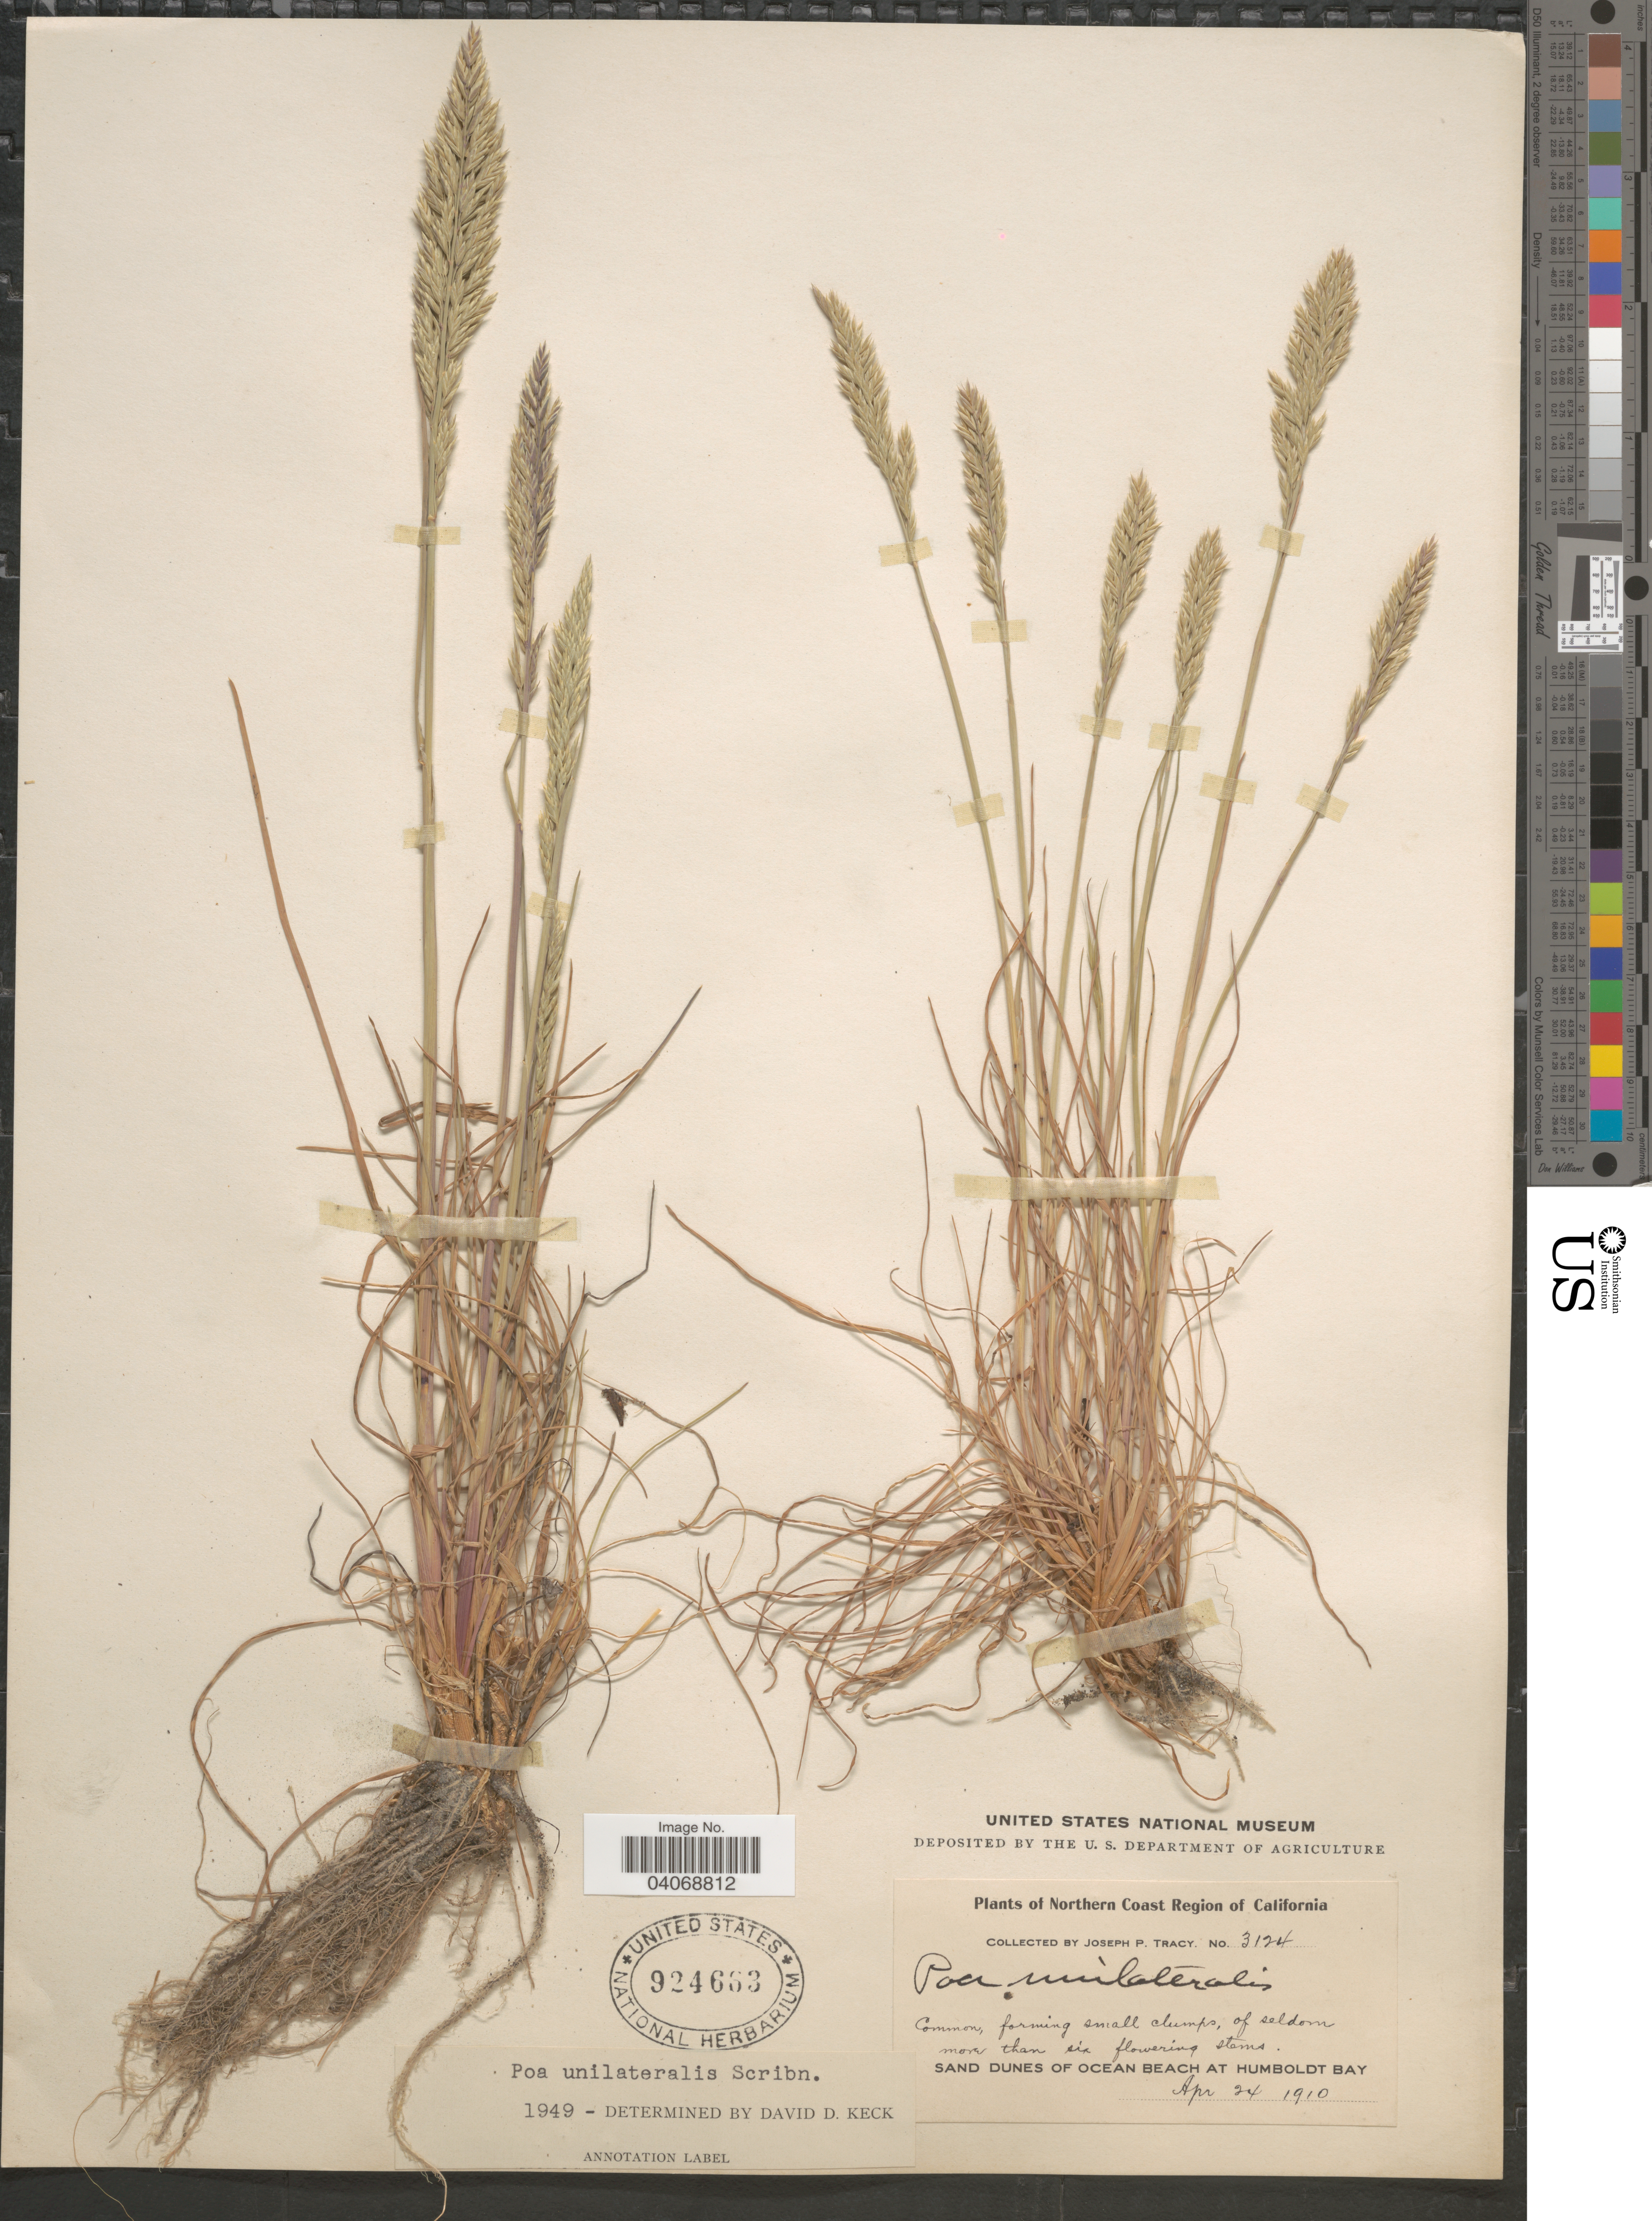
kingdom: Plantae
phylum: Tracheophyta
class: Liliopsida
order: Poales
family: Poaceae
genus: Poa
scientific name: Poa unilateralis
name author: Scribn. ex Vasey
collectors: J. Tracy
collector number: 3124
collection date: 1910-04-24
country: United States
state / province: California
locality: Northern Coast Region of California. Sand dunes of ocean beach at Humboldt Bay.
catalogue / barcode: US 924663